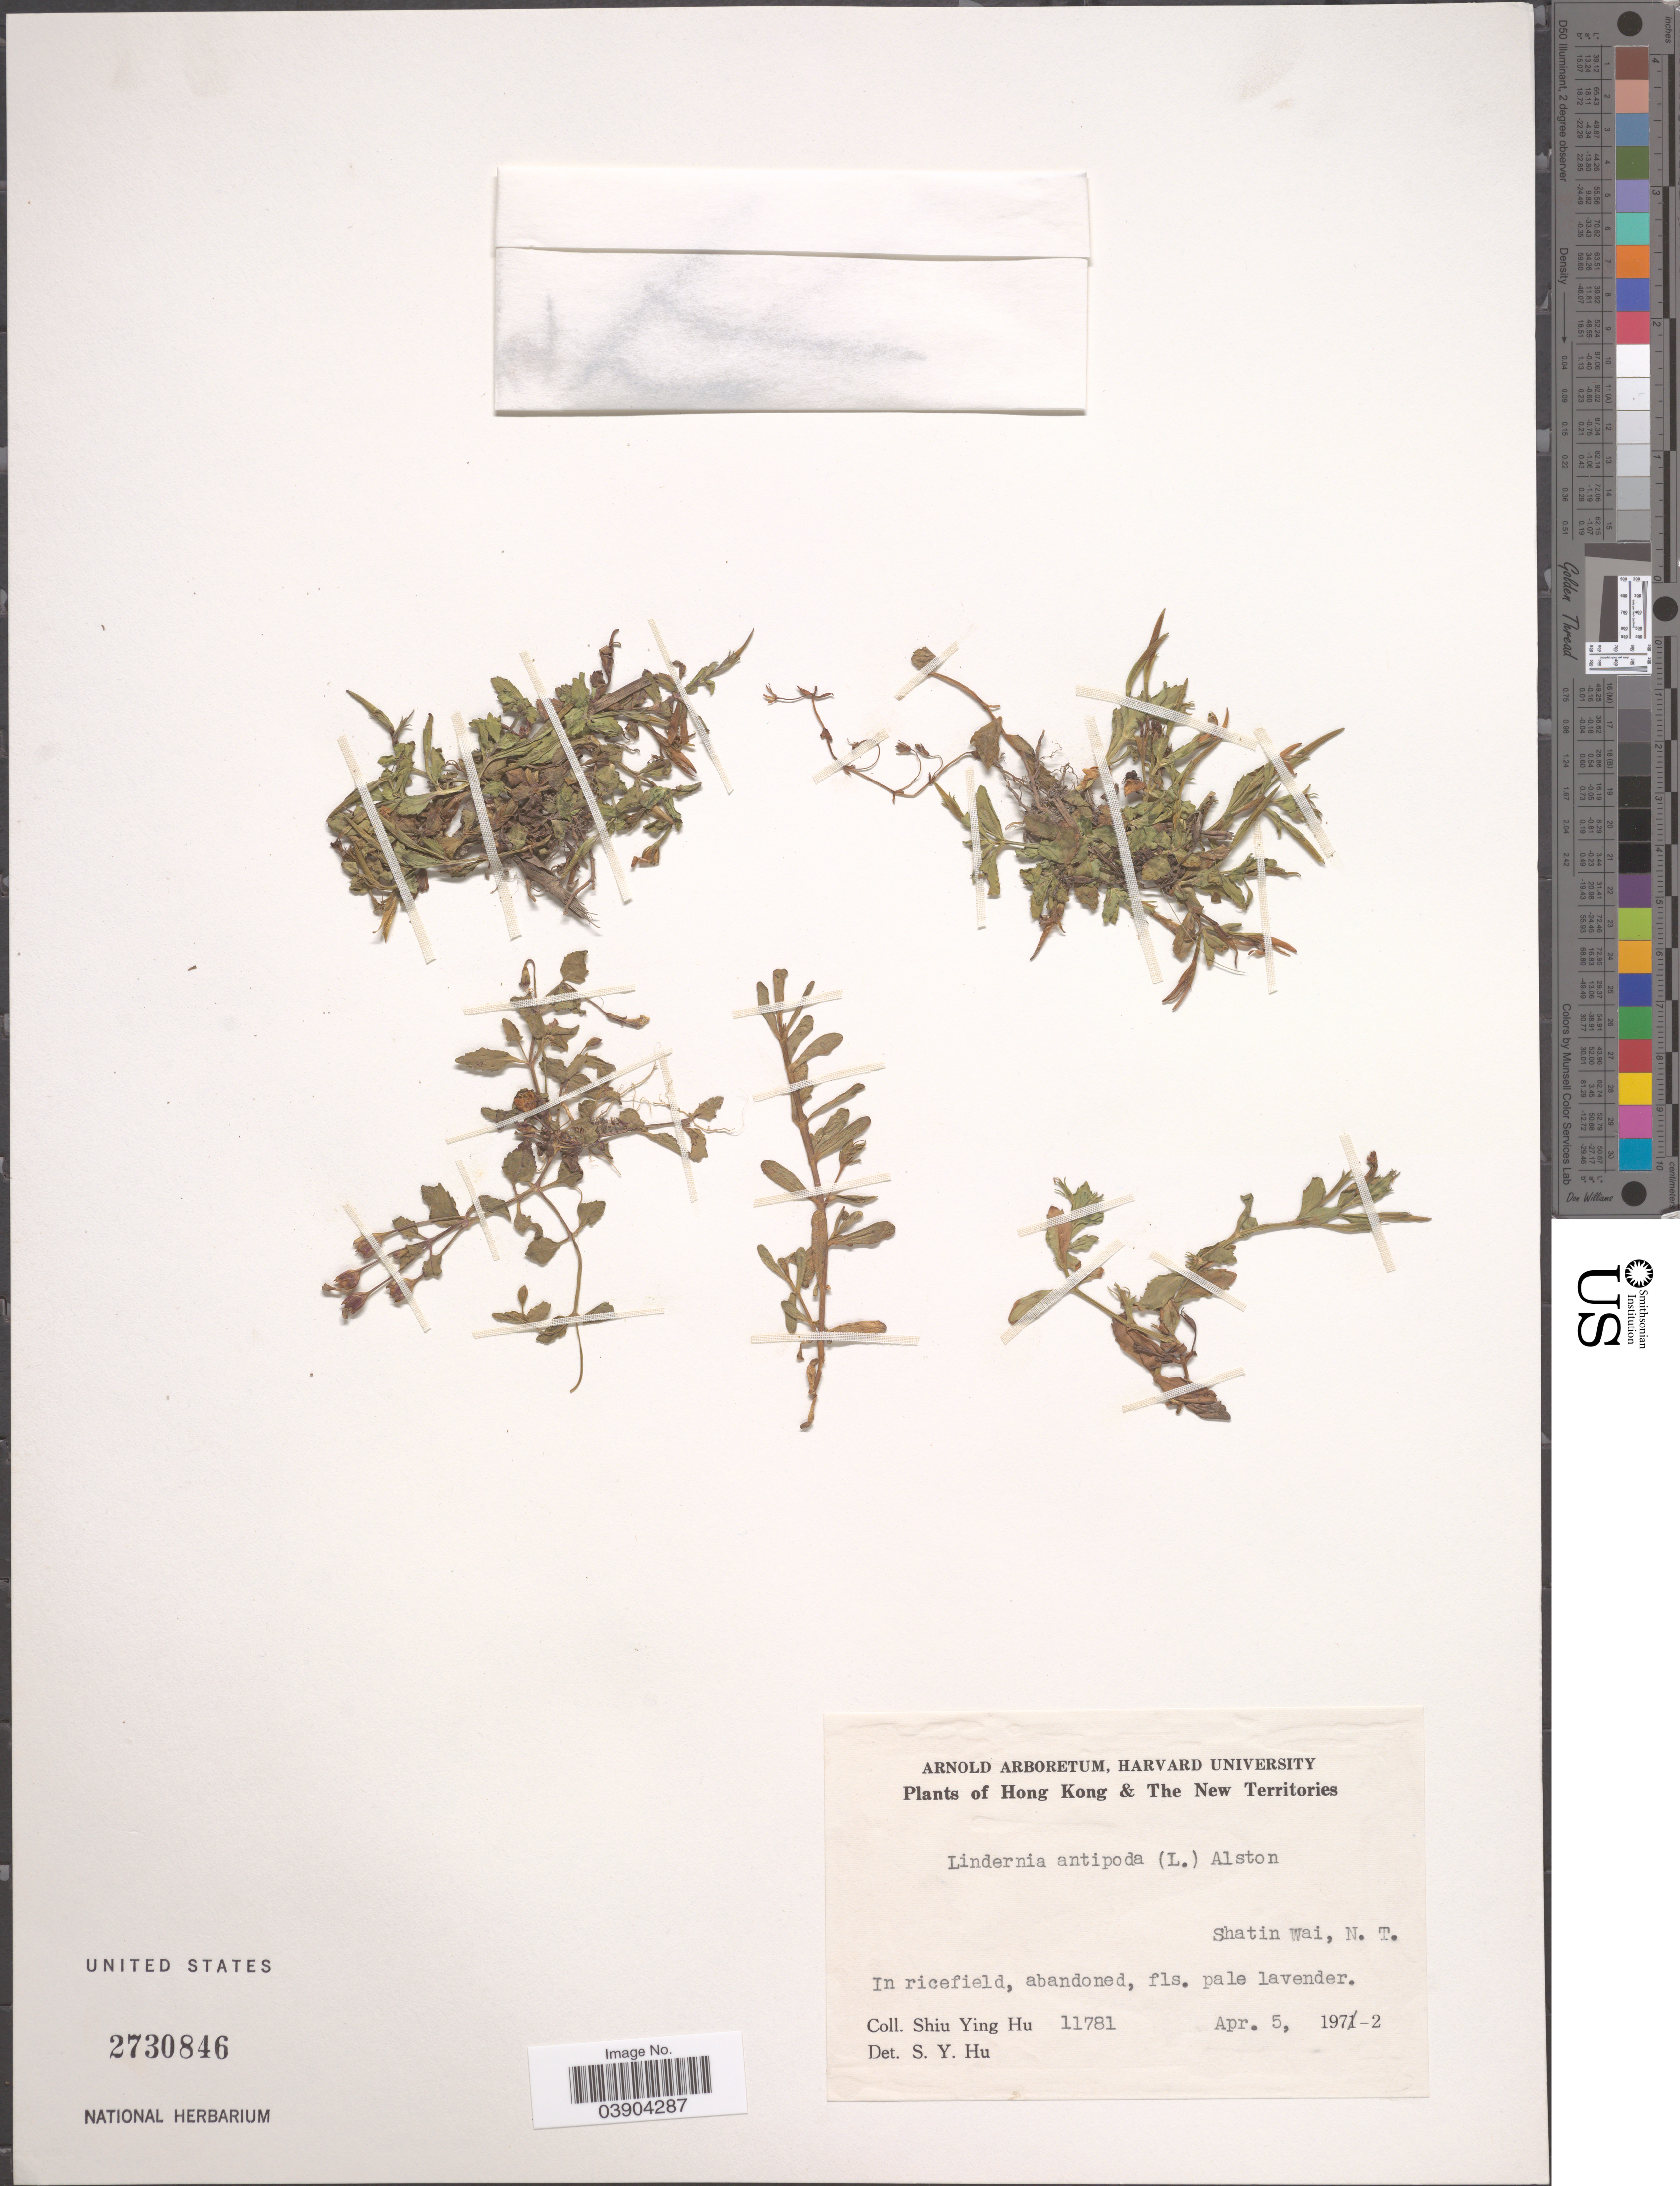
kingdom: Plantae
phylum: Tracheophyta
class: Magnoliopsida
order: Lamiales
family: Linderniaceae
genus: Lindernia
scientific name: Lindernia antipoda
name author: (L.) Alston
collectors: S. Y. Hu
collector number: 11781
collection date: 1972-04-05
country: China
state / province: Hong Kong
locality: Hong Kong & The New Territories. Shatin Wai, N. T.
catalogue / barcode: US 2730846